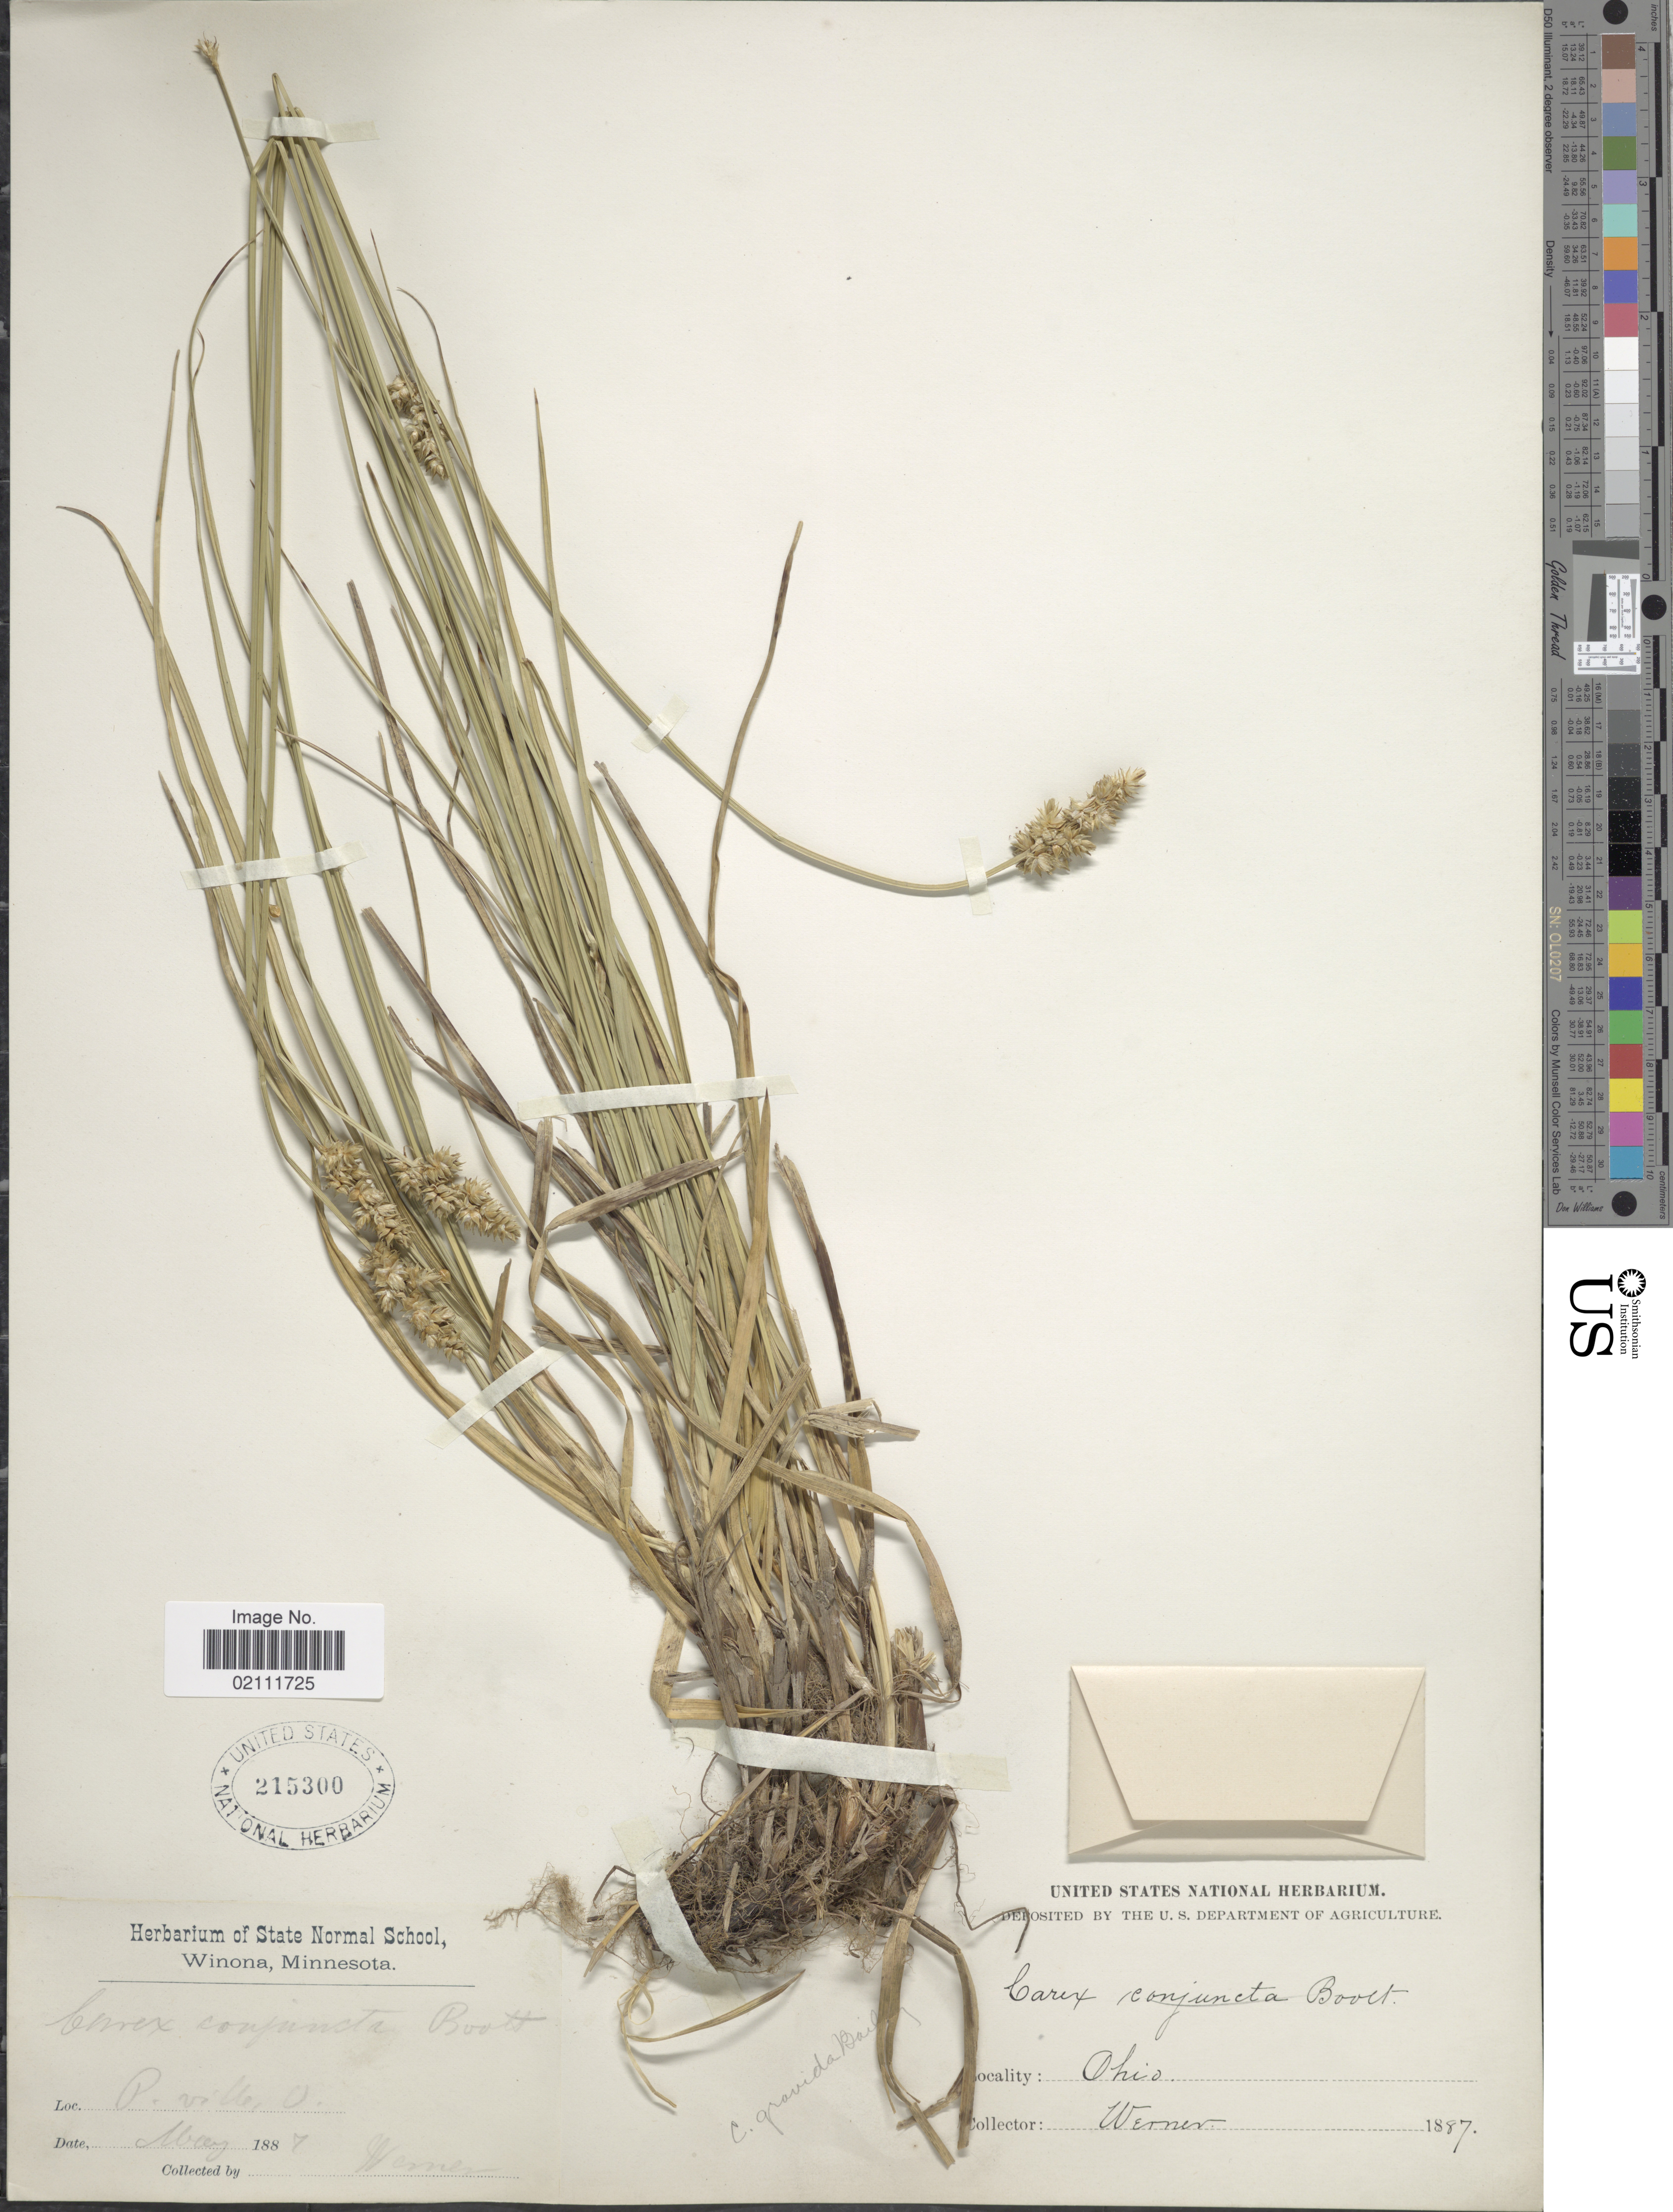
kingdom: Plantae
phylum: Tracheophyta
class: Liliopsida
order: Poales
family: Cyperaceae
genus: Carex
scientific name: Carex gravida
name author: L.H. Bailey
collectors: -. Werner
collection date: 1887-05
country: United States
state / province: Ohio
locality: P. ville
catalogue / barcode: US 215300